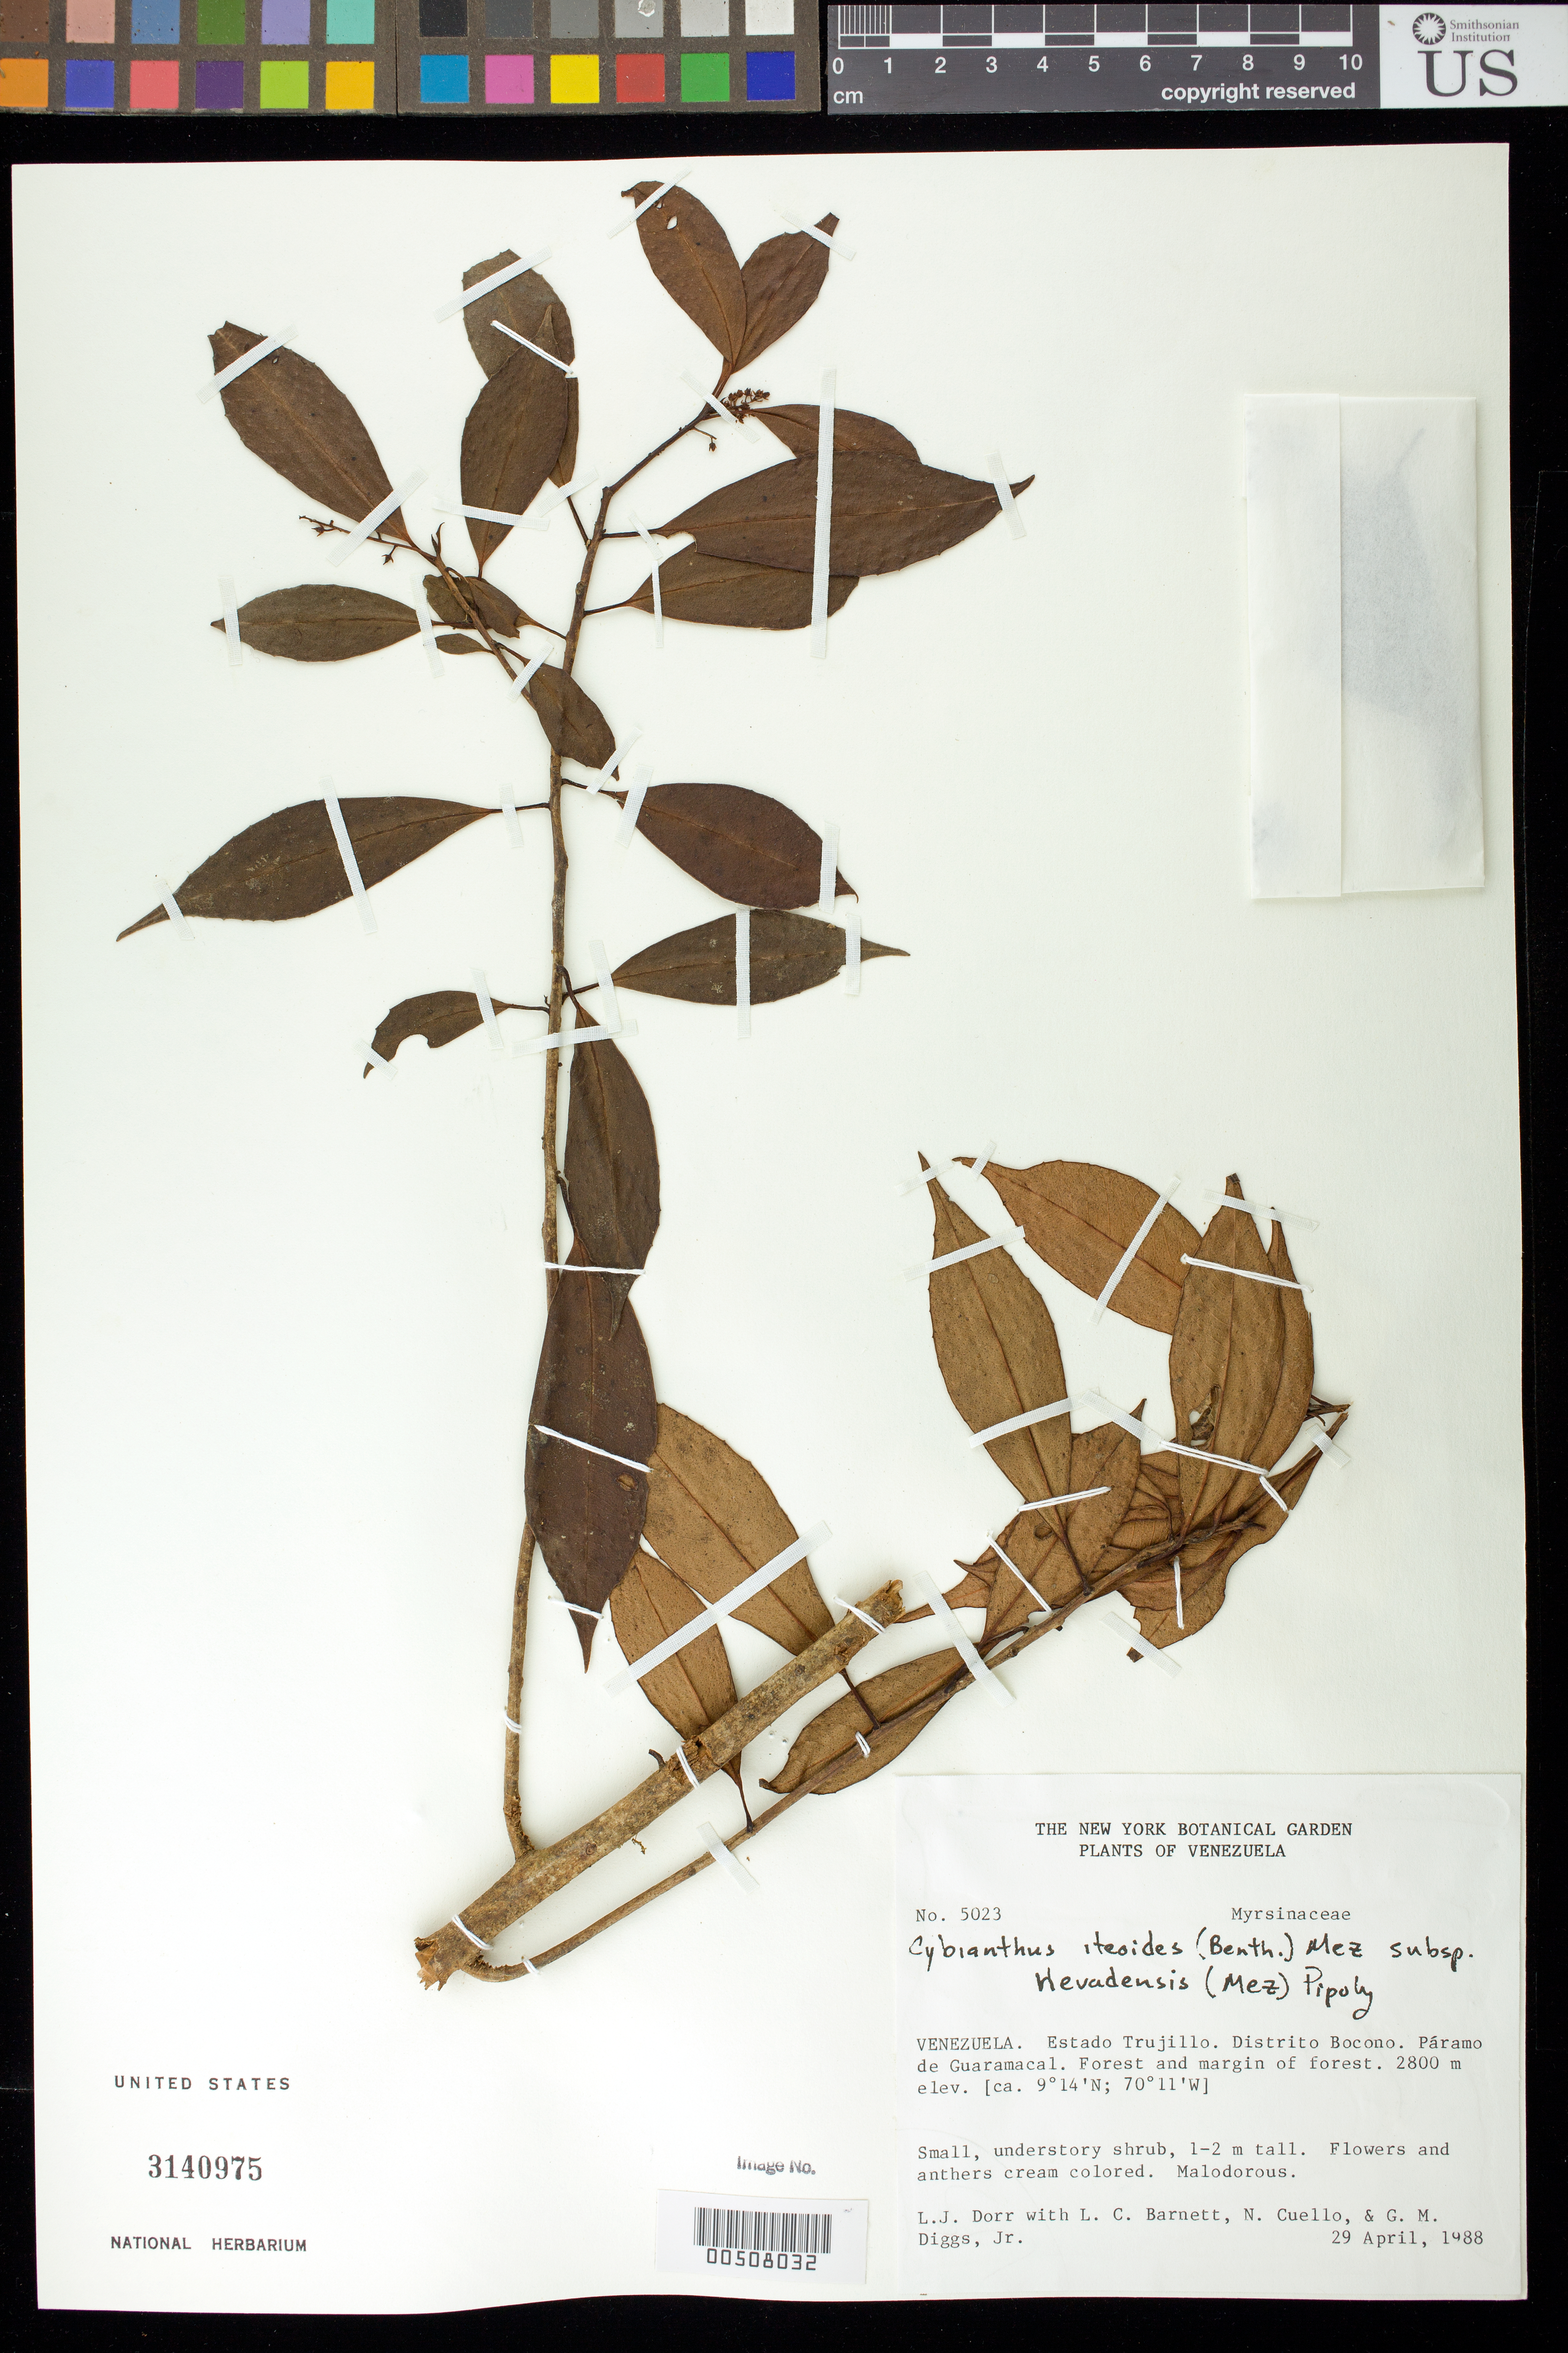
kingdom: Plantae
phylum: Tracheophyta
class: Magnoliopsida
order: Ericales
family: Primulaceae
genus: Cybianthus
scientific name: Cybianthus iteoides subsp. nevadensis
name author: (Miq.) Pipoly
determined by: Pipoly, J. J., III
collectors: L. J. Dorr, L. C. Barnett, N. L. Cuello & G. Diggs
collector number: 5023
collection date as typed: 29 Apr 1988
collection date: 1988-04-29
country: Venezuela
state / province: Trujillo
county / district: Boconó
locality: Paramo de Guaramacal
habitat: Forest and margin of forest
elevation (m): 2800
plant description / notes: NY, PORT, US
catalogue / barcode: US 3140975